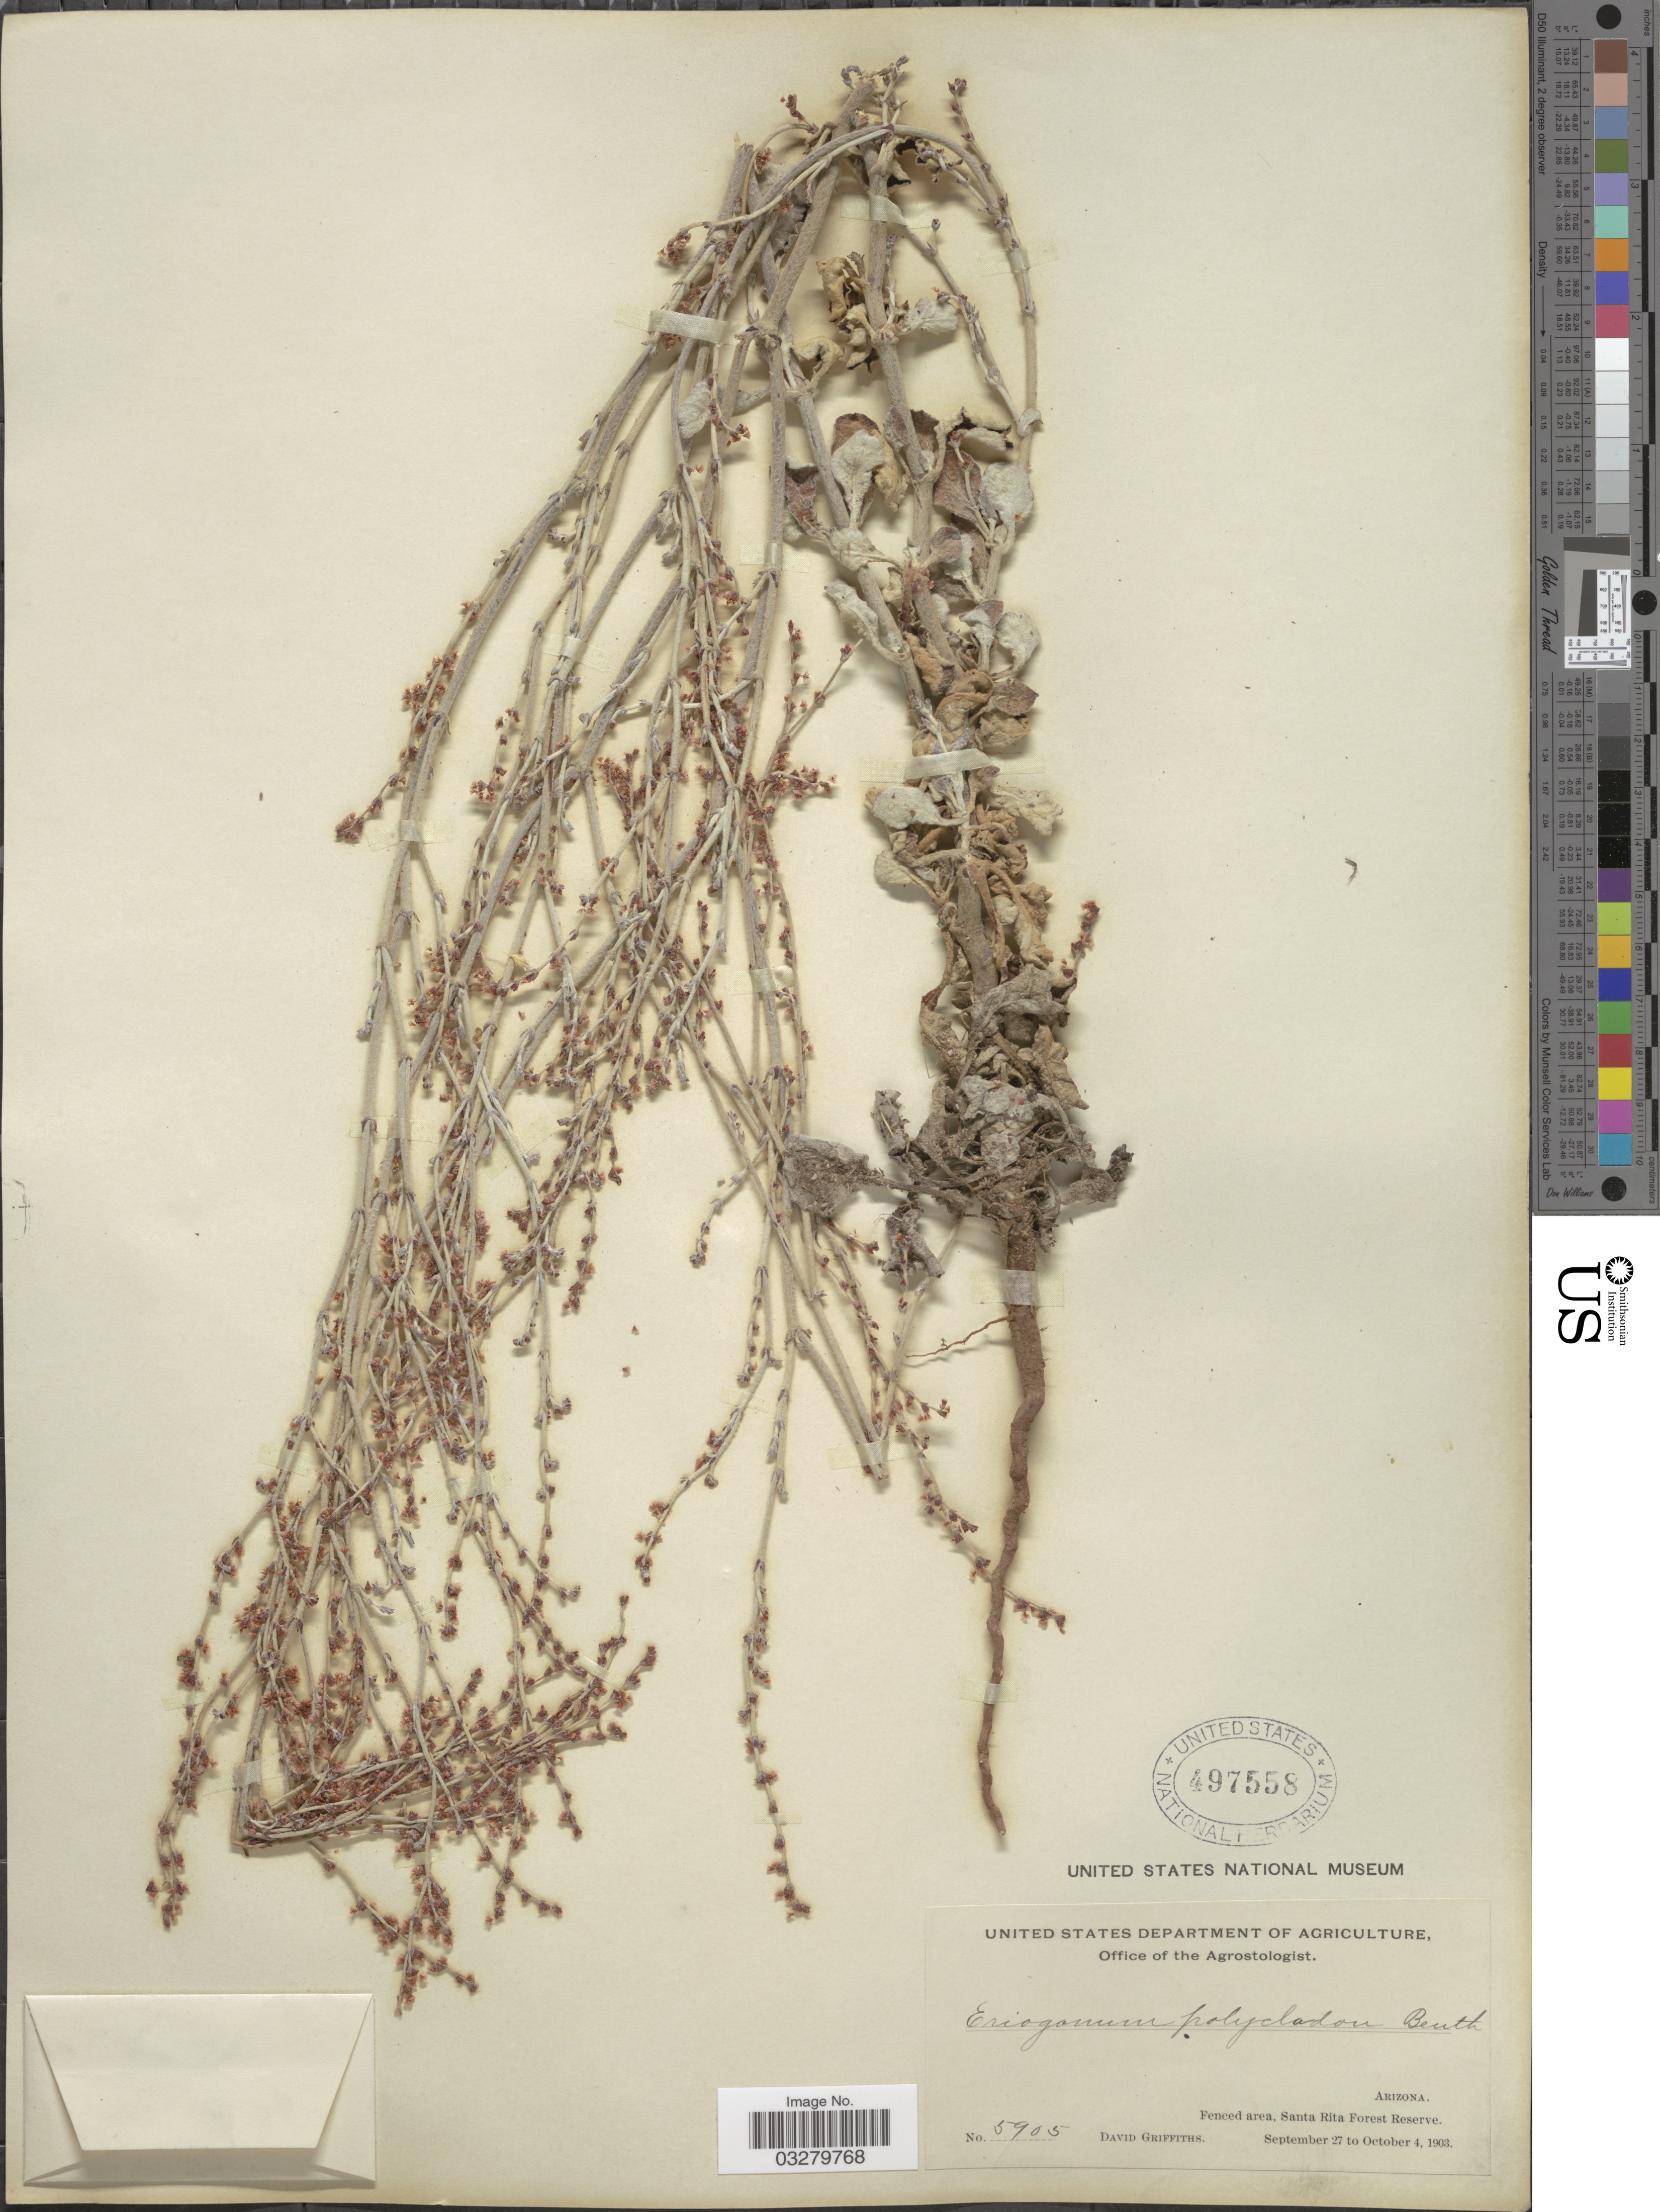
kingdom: Plantae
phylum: Tracheophyta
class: Magnoliopsida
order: Caryophyllales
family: Polygonaceae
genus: Eriogonum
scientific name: Eriogonum polycladon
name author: Benth.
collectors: D. Griffiths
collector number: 5905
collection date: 1903-09-27/1903-10-04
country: United States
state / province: Arizona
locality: Fenced area, Santa Rita Forest Reserve.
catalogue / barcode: US 497558